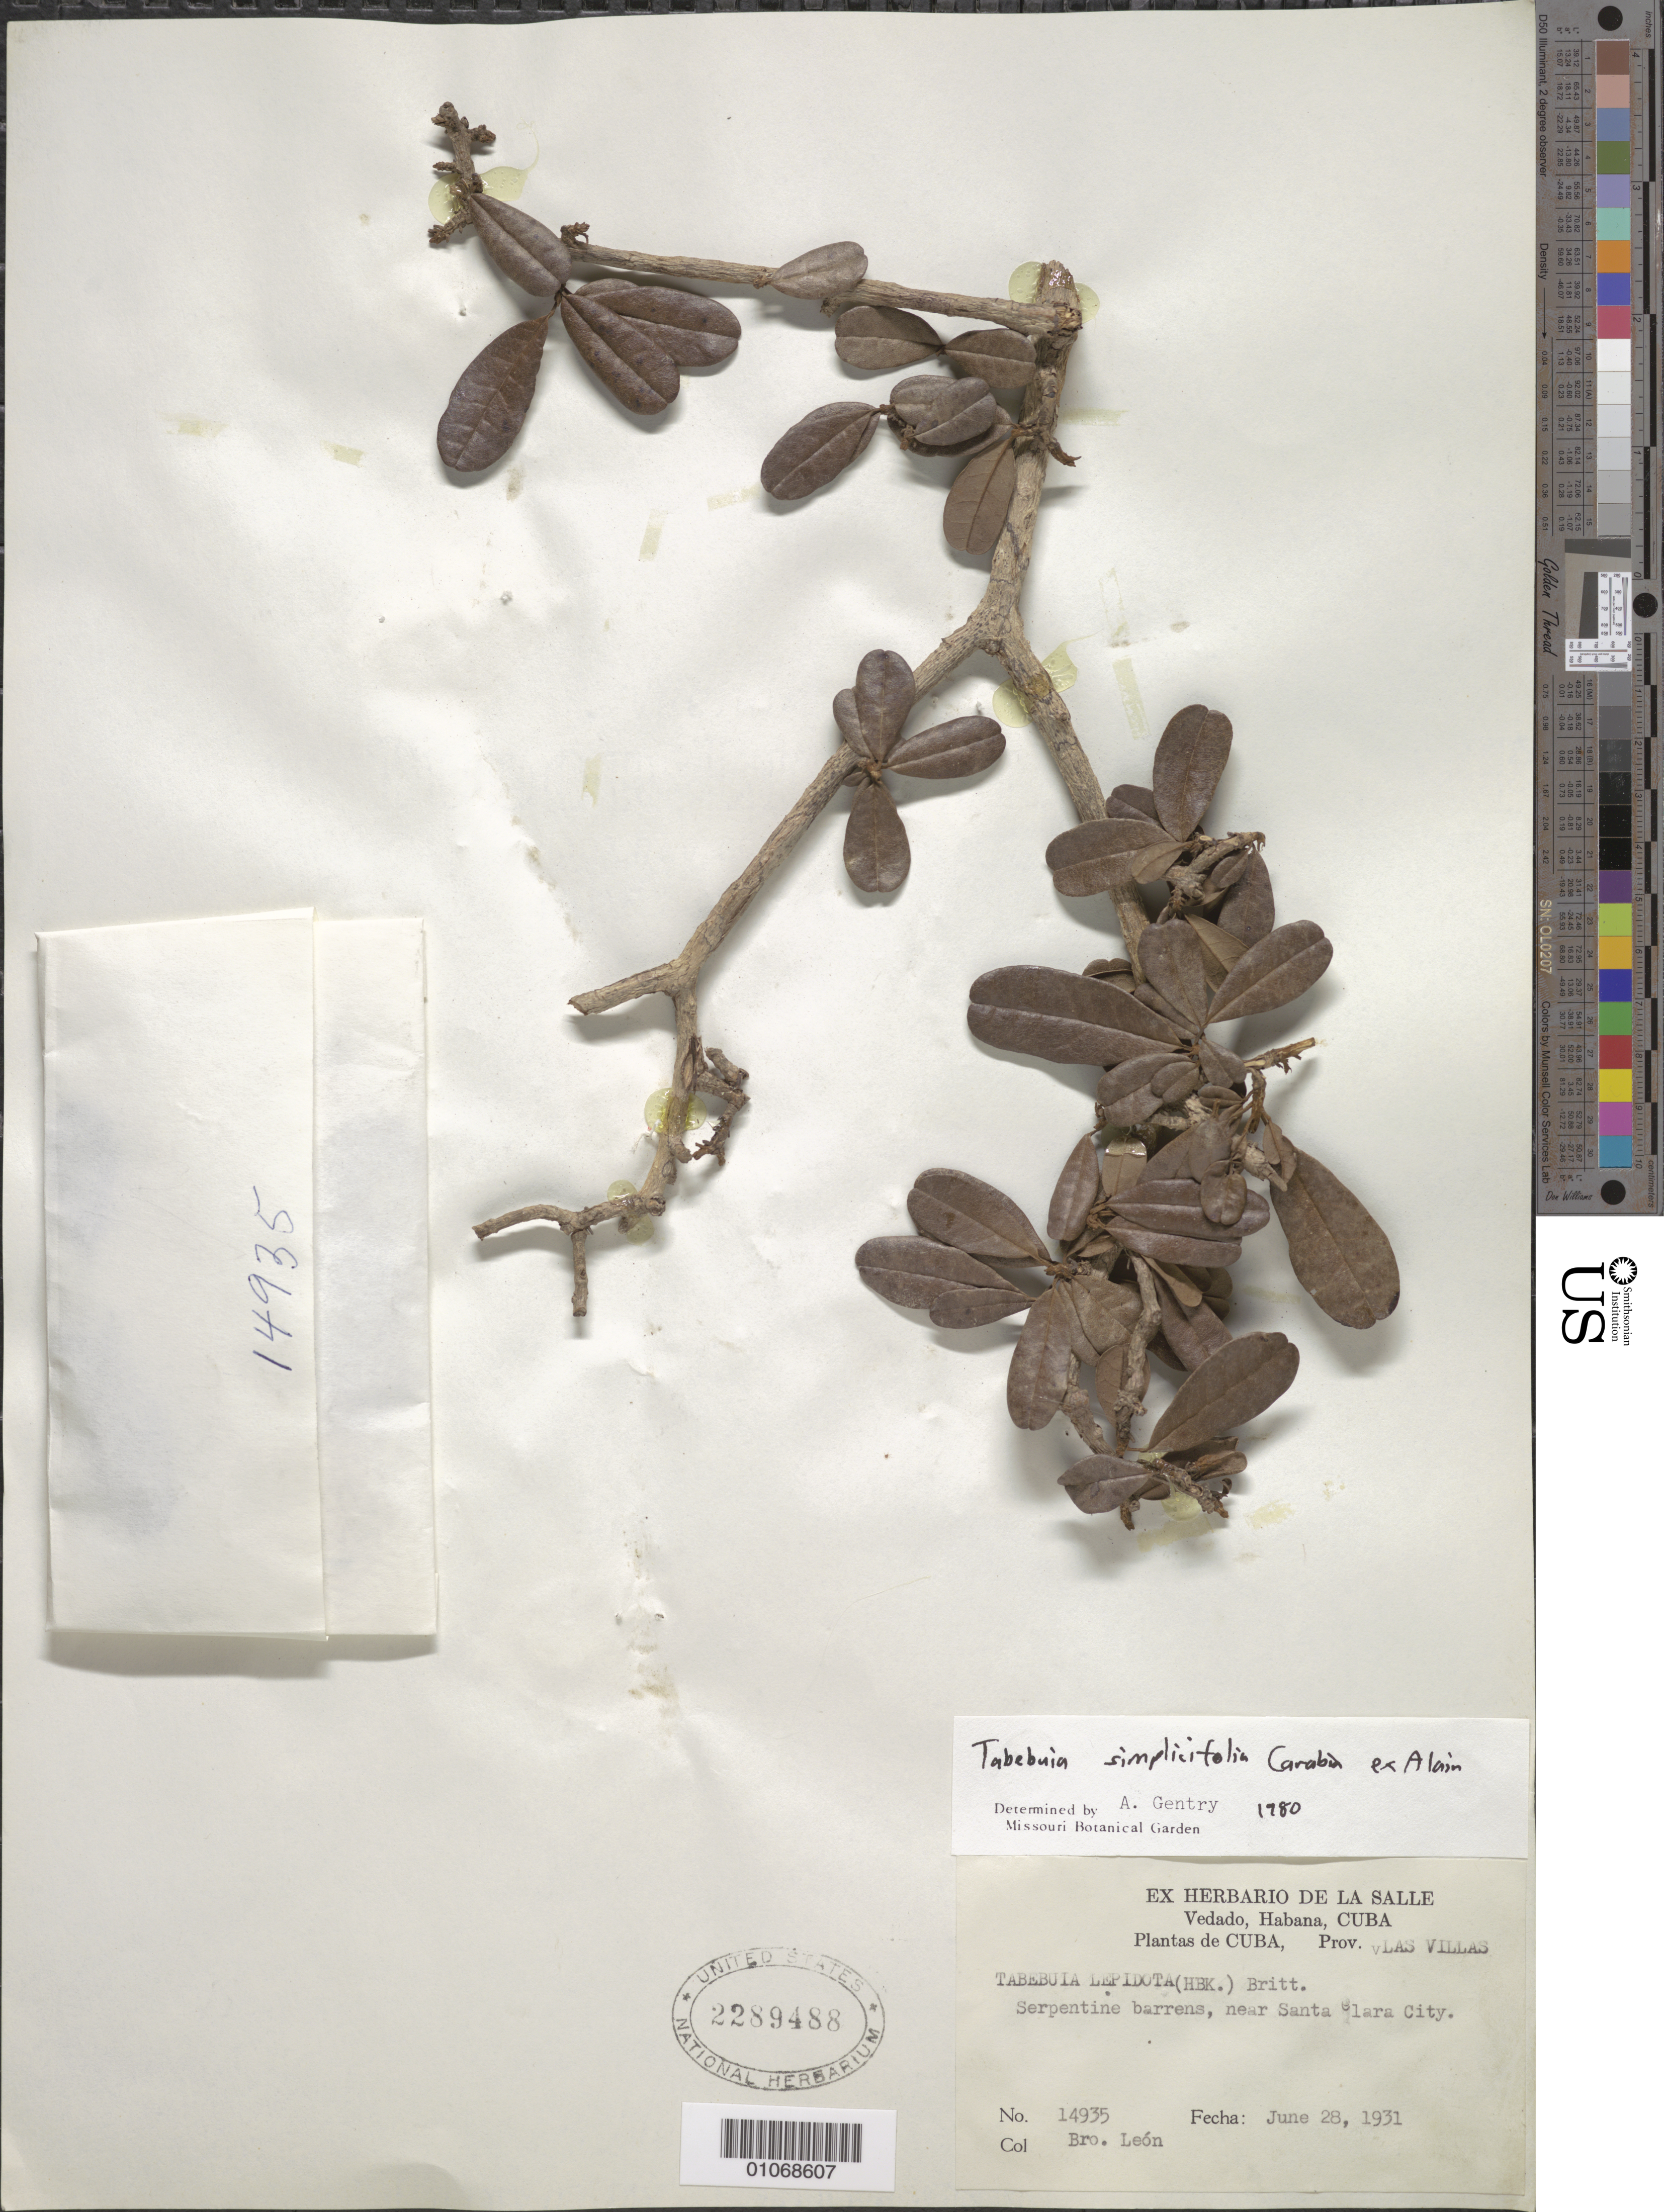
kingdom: Plantae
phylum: Tracheophyta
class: Magnoliopsida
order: Lamiales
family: Bignoniaceae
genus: Tabebuia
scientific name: Tabebuia simplicifolia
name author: Carabia ex Alain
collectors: Bro. León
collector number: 14935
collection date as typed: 28 Jun 1931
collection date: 1931-06-28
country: Cuba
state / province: Las Villas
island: Cuba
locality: Serpentine barrens near Santa Clara City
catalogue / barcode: US 2289488